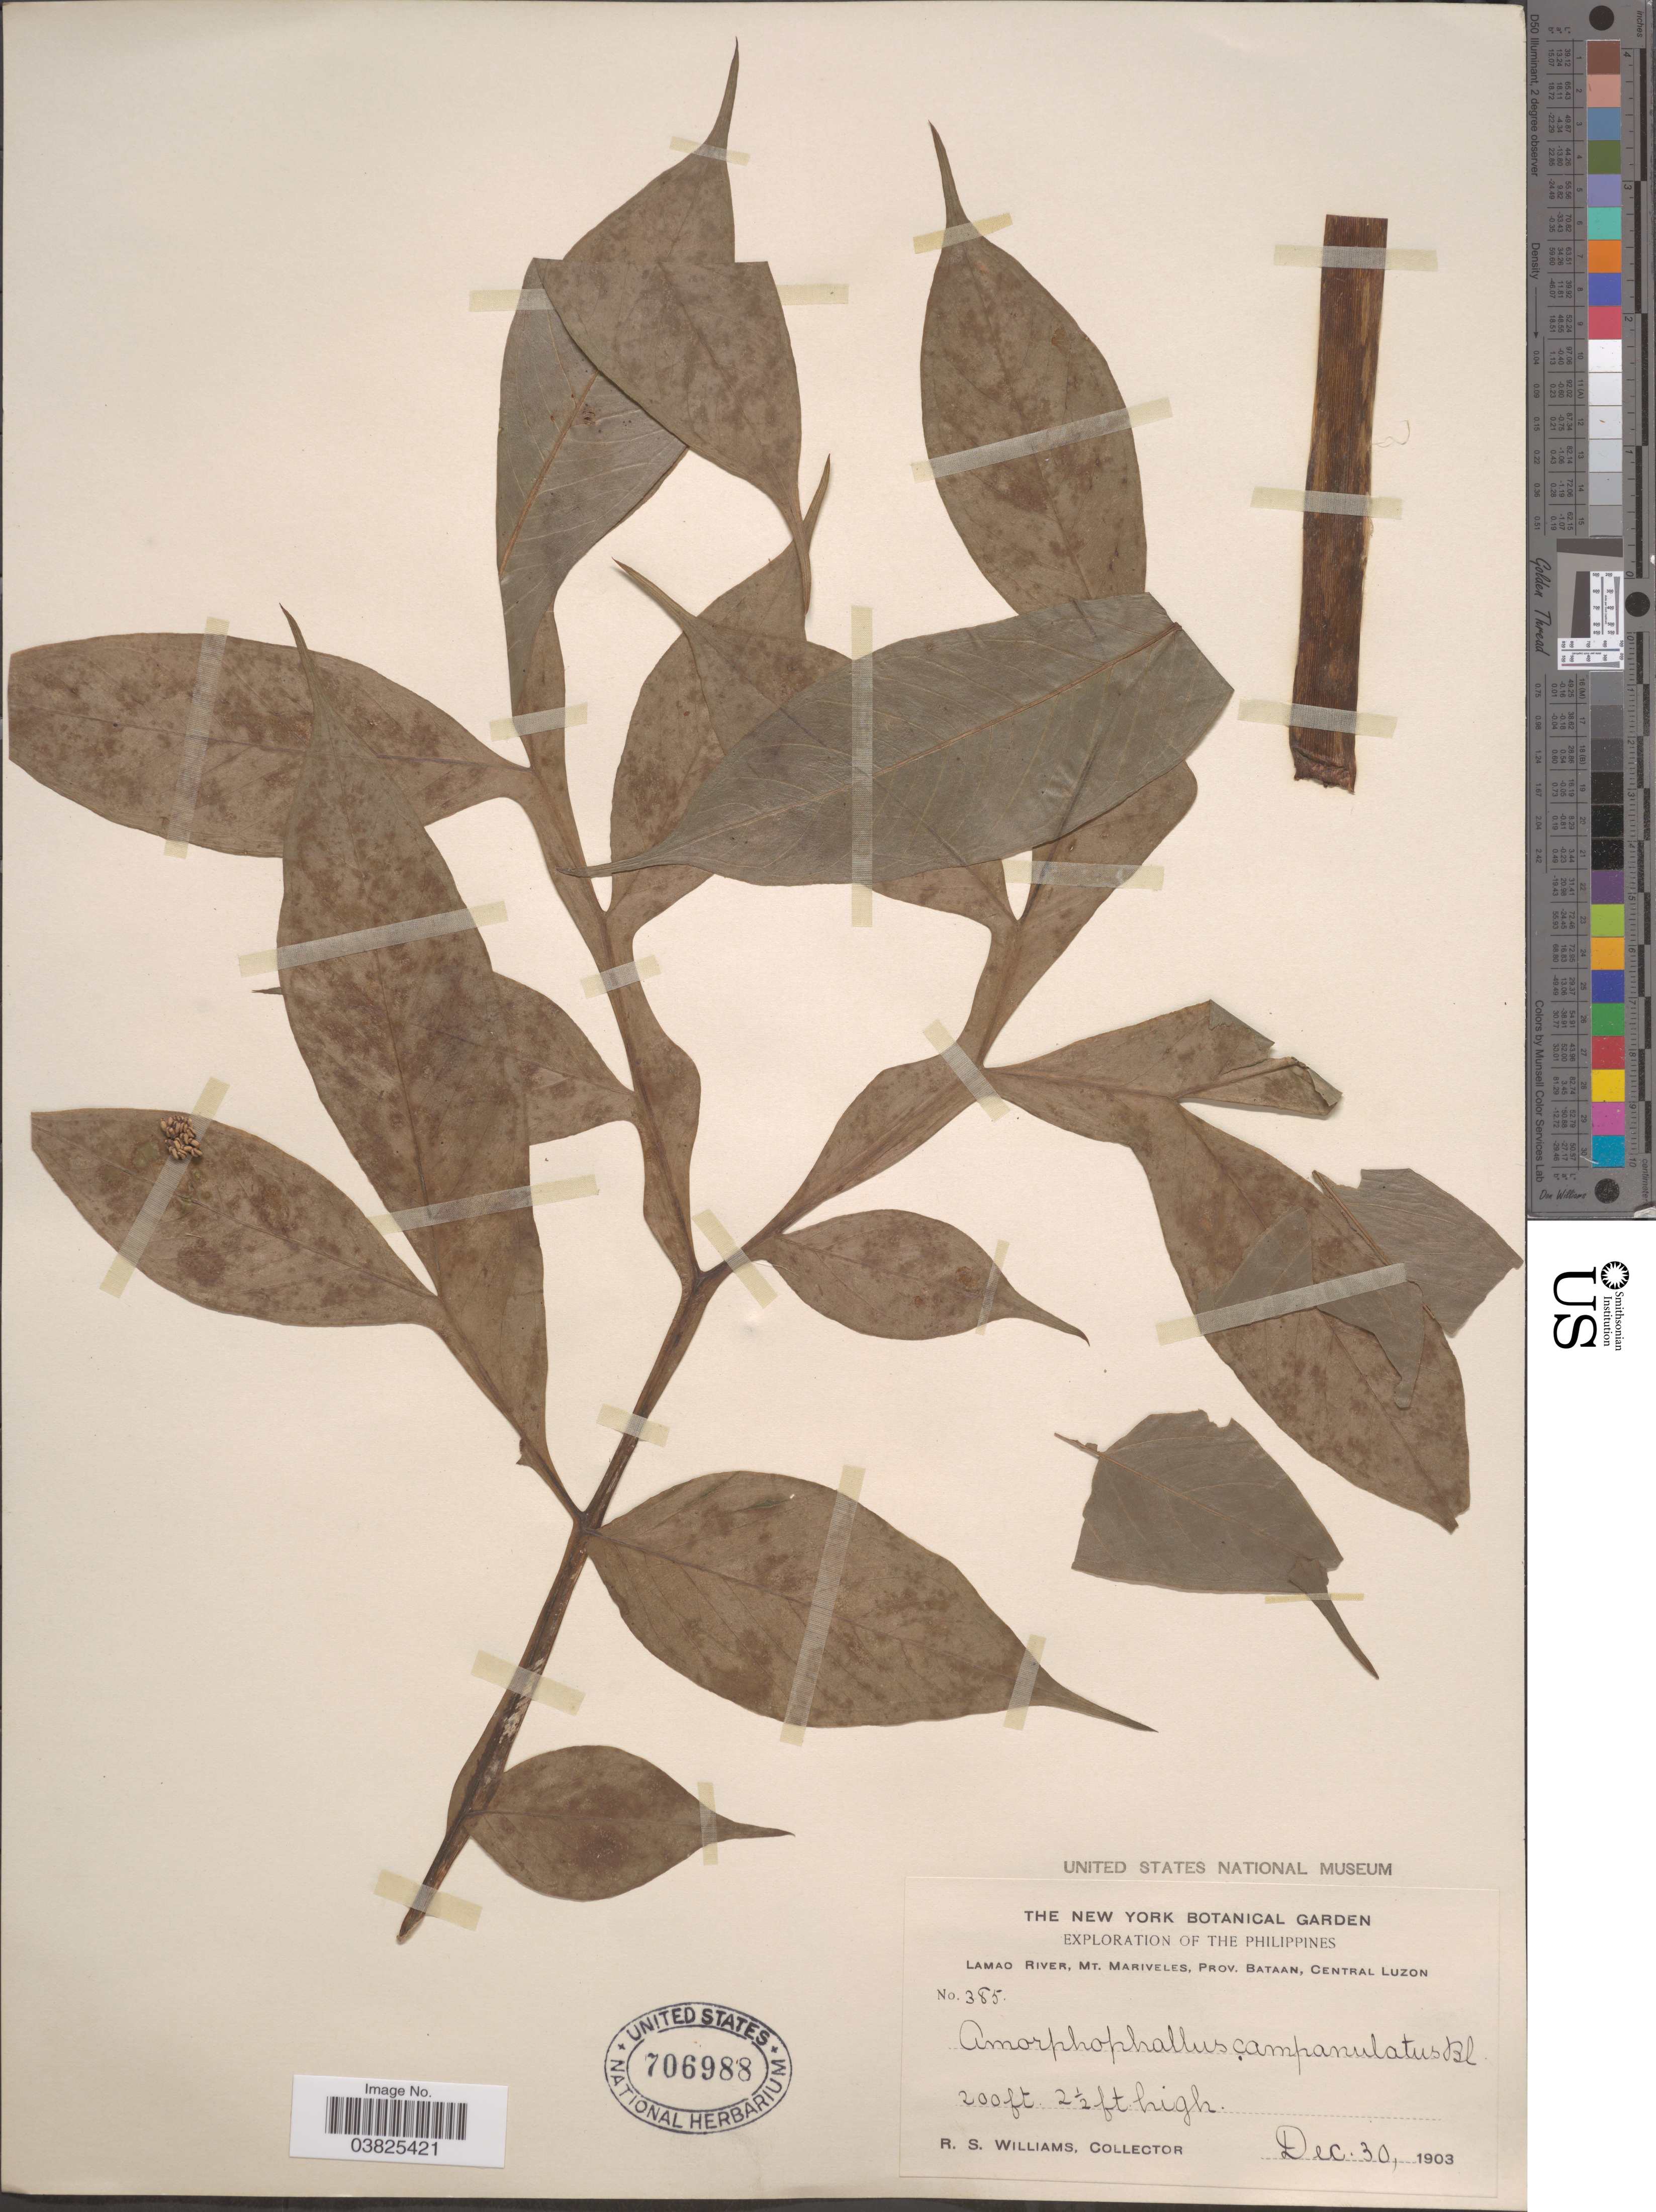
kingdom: Plantae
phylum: Tracheophyta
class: Liliopsida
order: Alismatales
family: Araceae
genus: Amorphophallus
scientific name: Amorphophallus paeoniifolius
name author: (Dennst.) Nicolson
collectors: R. S. Williams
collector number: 385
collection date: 1903-12-30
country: Philippines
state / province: Central Luzon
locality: Lamao River, Mt. Mariveles, Prov. Bataan.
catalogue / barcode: US 706988